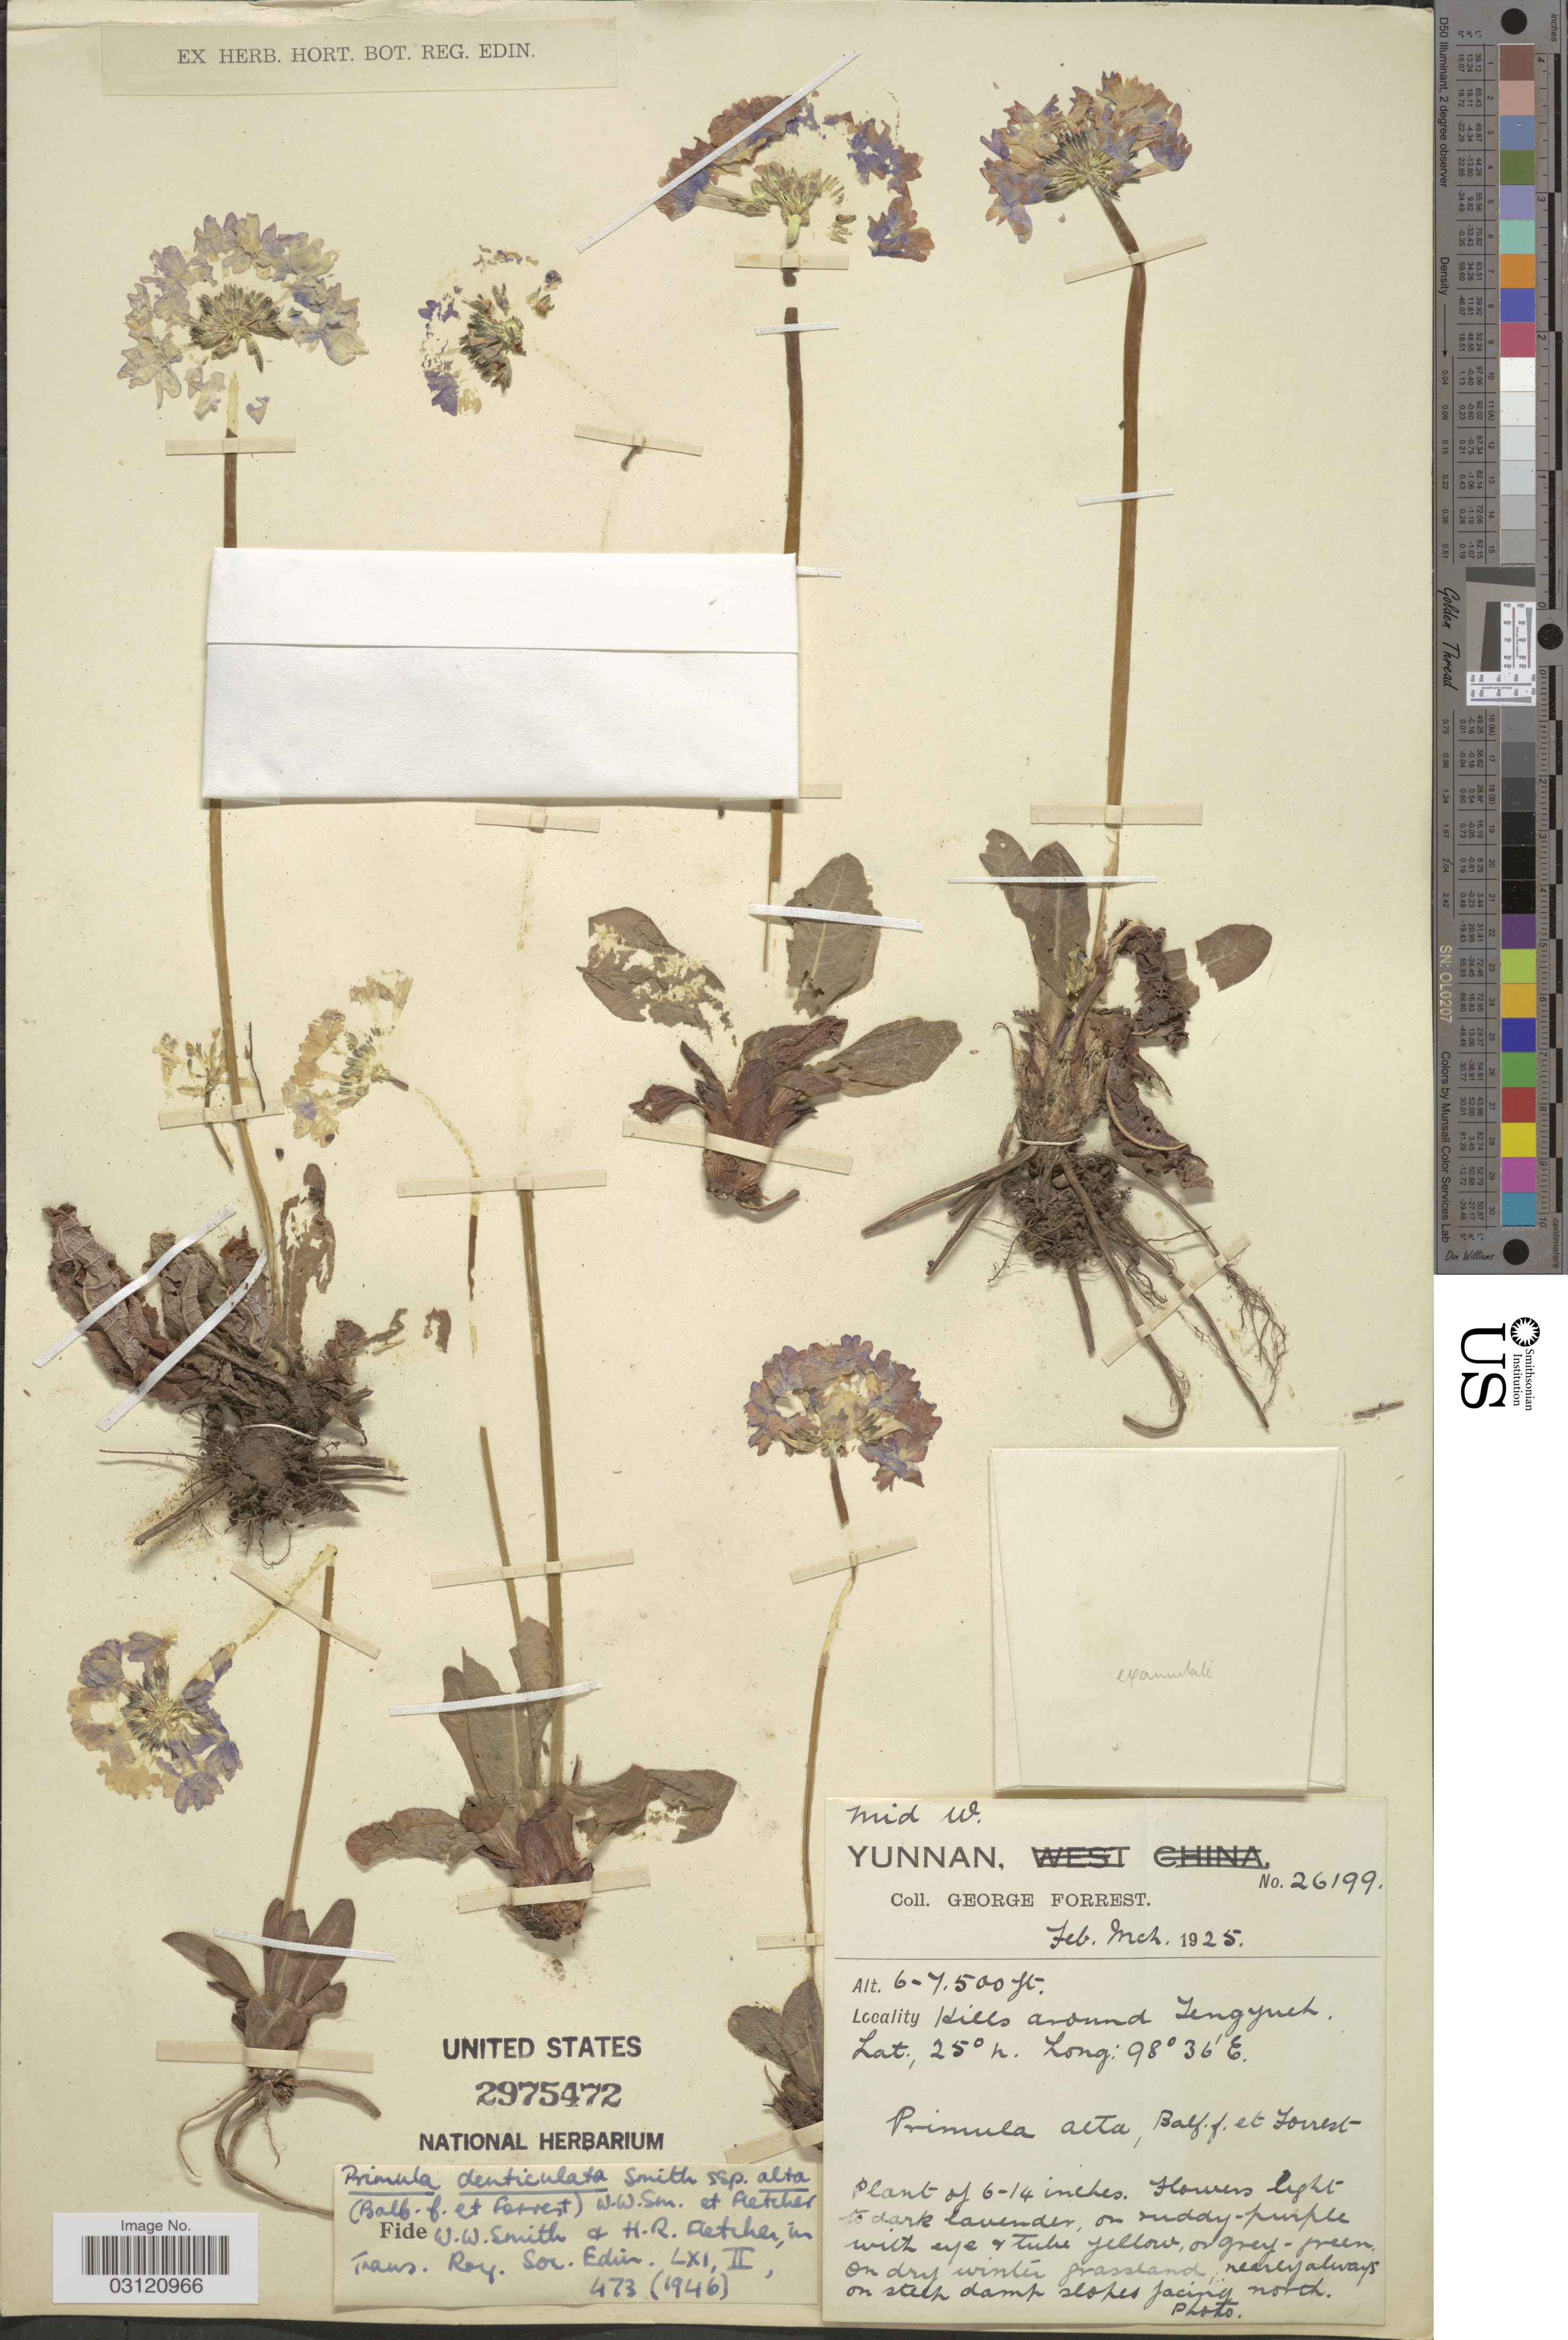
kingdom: Plantae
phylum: Tracheophyta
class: Magnoliopsida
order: Ericales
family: Primulaceae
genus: Primula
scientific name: Primula denticulata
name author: Sm.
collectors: G. Forrest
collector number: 26199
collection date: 1925-02/1925-03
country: China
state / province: Yunnan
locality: Mid W. Yunnan. Hills around Tengyueh.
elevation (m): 1829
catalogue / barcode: US 2975472